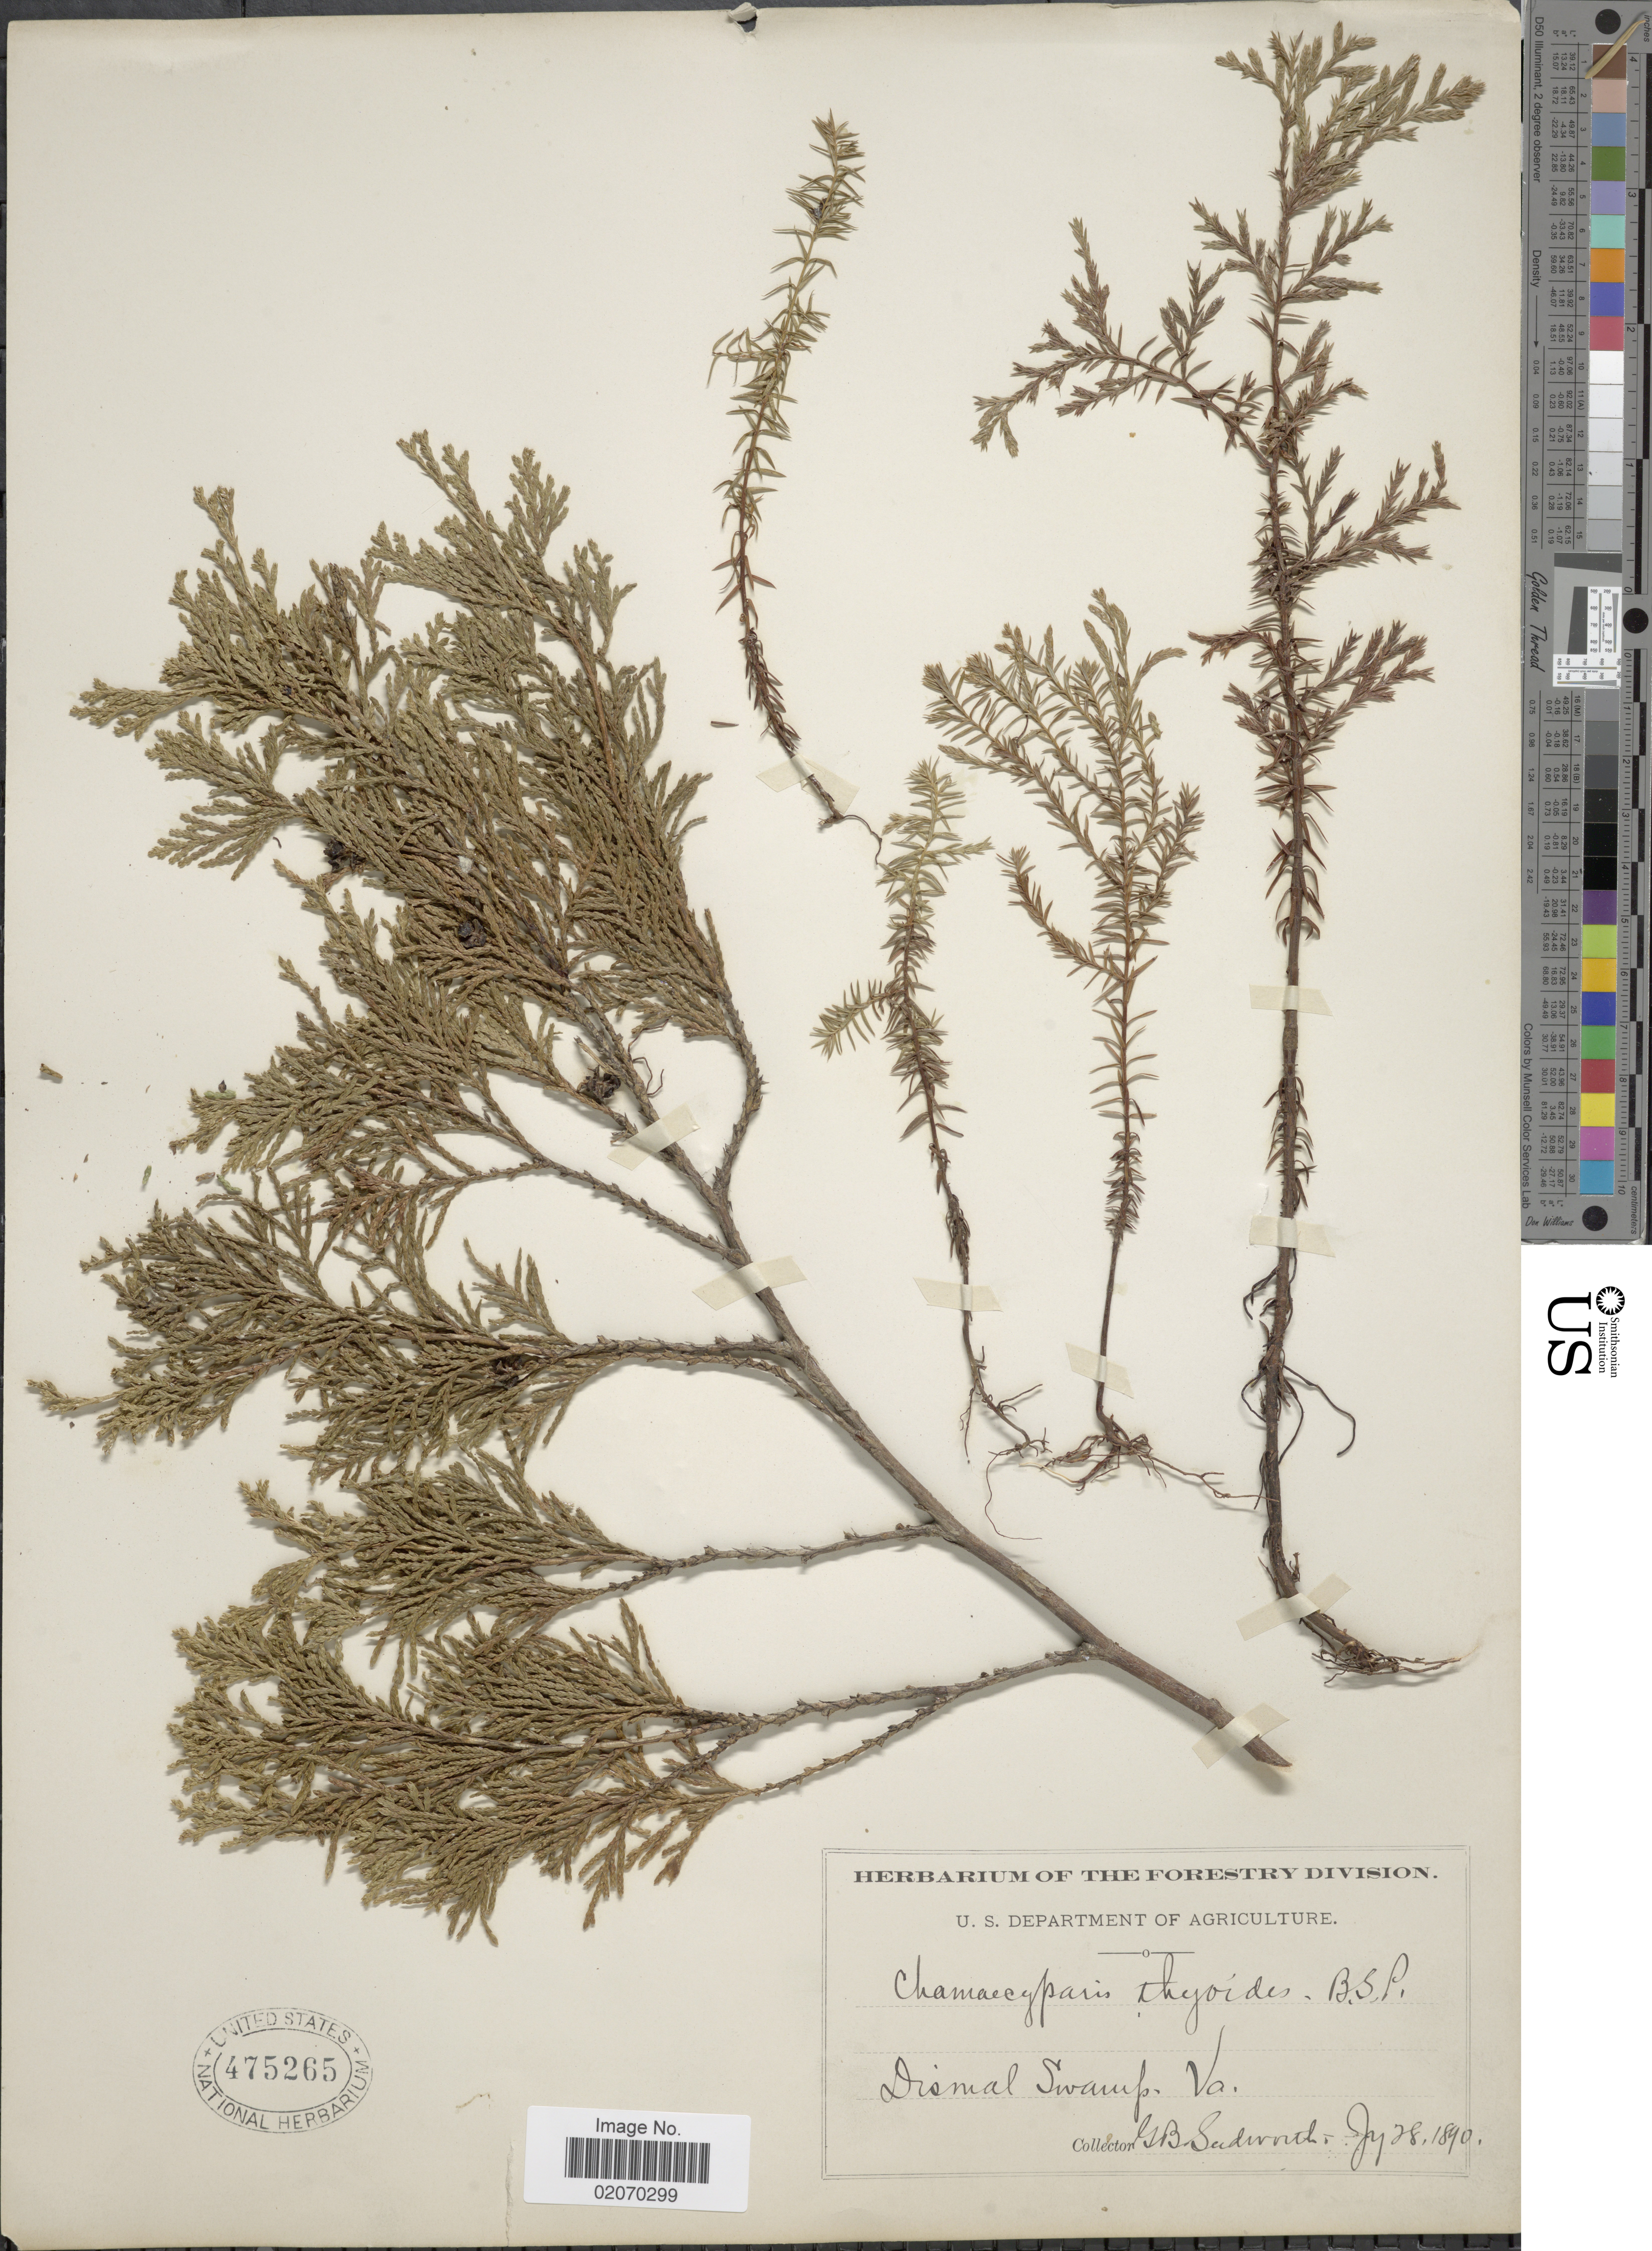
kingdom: Plantae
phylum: Tracheophyta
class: Pinopsida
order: Pinales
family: Cupressaceae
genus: Chamaecyparis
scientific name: Chamaecyparis thyoides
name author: (L.) Britton, Stearns & Poggenb.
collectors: G. B. Sudworth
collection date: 1890-07-28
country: United States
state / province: Virginia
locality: Dismal Swamp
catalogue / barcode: US 475265